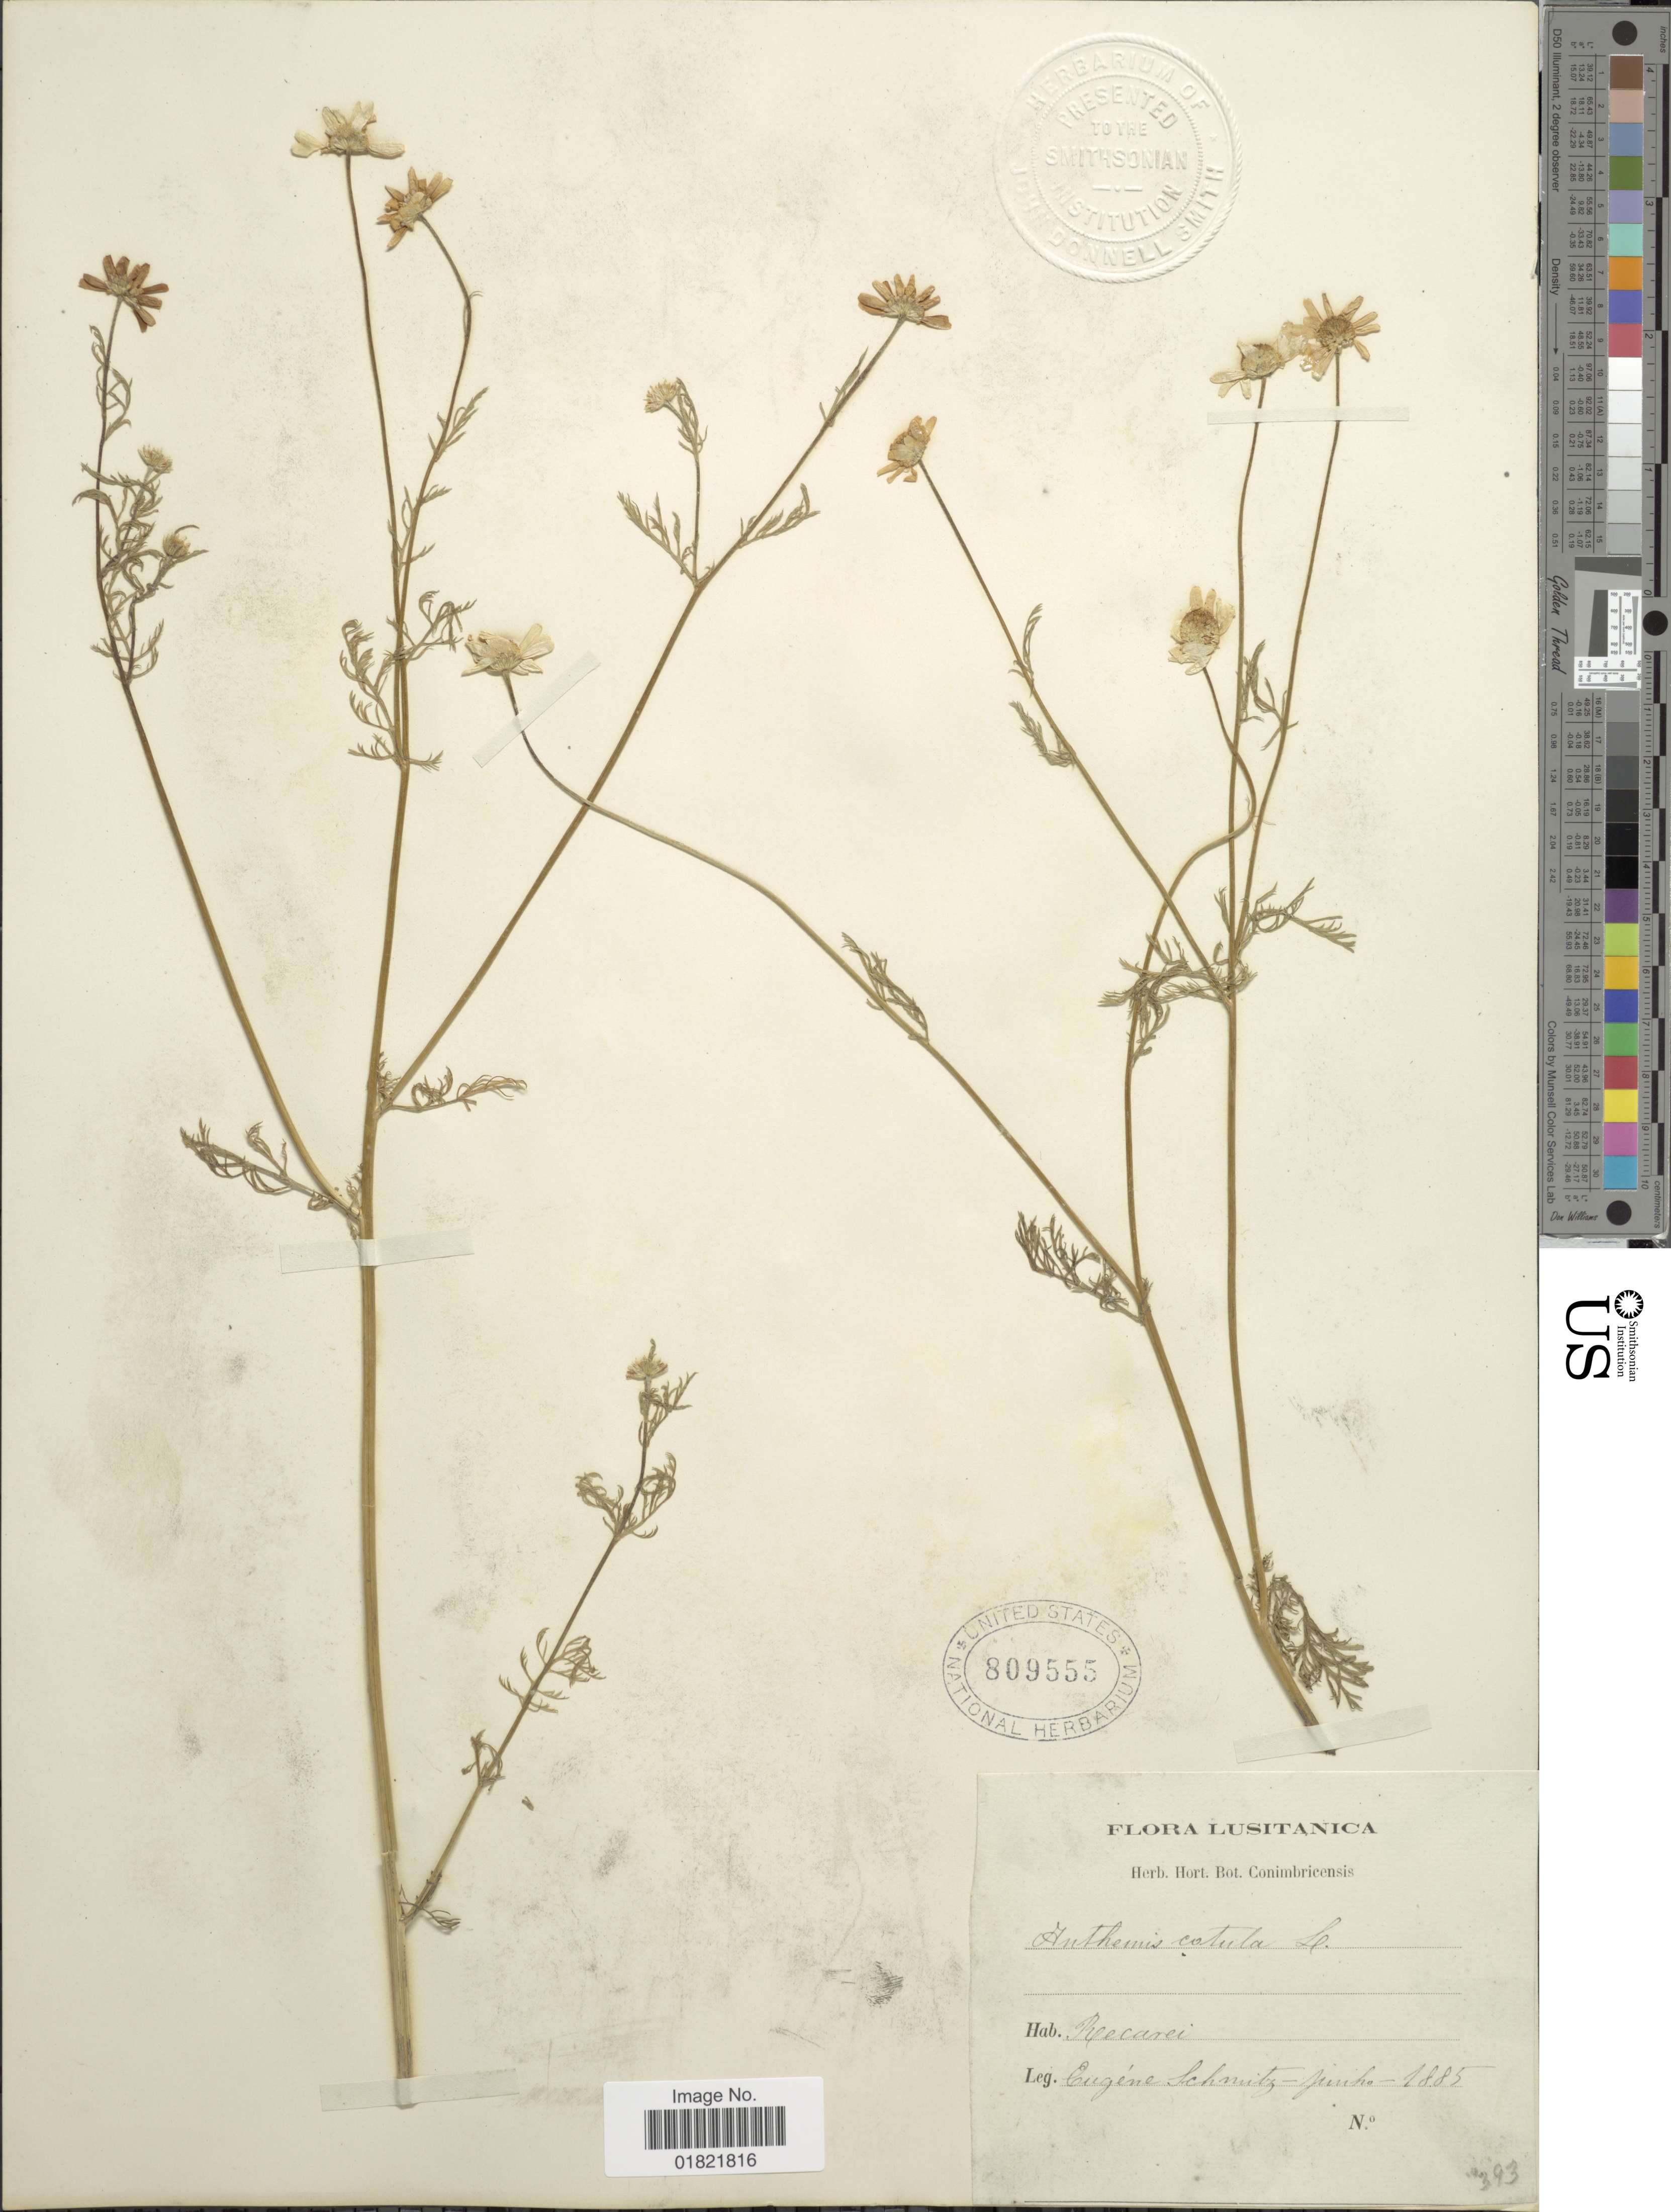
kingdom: Plantae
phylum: Tracheophyta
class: Magnoliopsida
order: Asterales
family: Asteraceae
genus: Anthemis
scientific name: Anthemis cotula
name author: L.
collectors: E. Schmitz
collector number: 393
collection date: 1885-06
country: Portugal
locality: Lustianica, Recarei [interpreted]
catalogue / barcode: US 809555